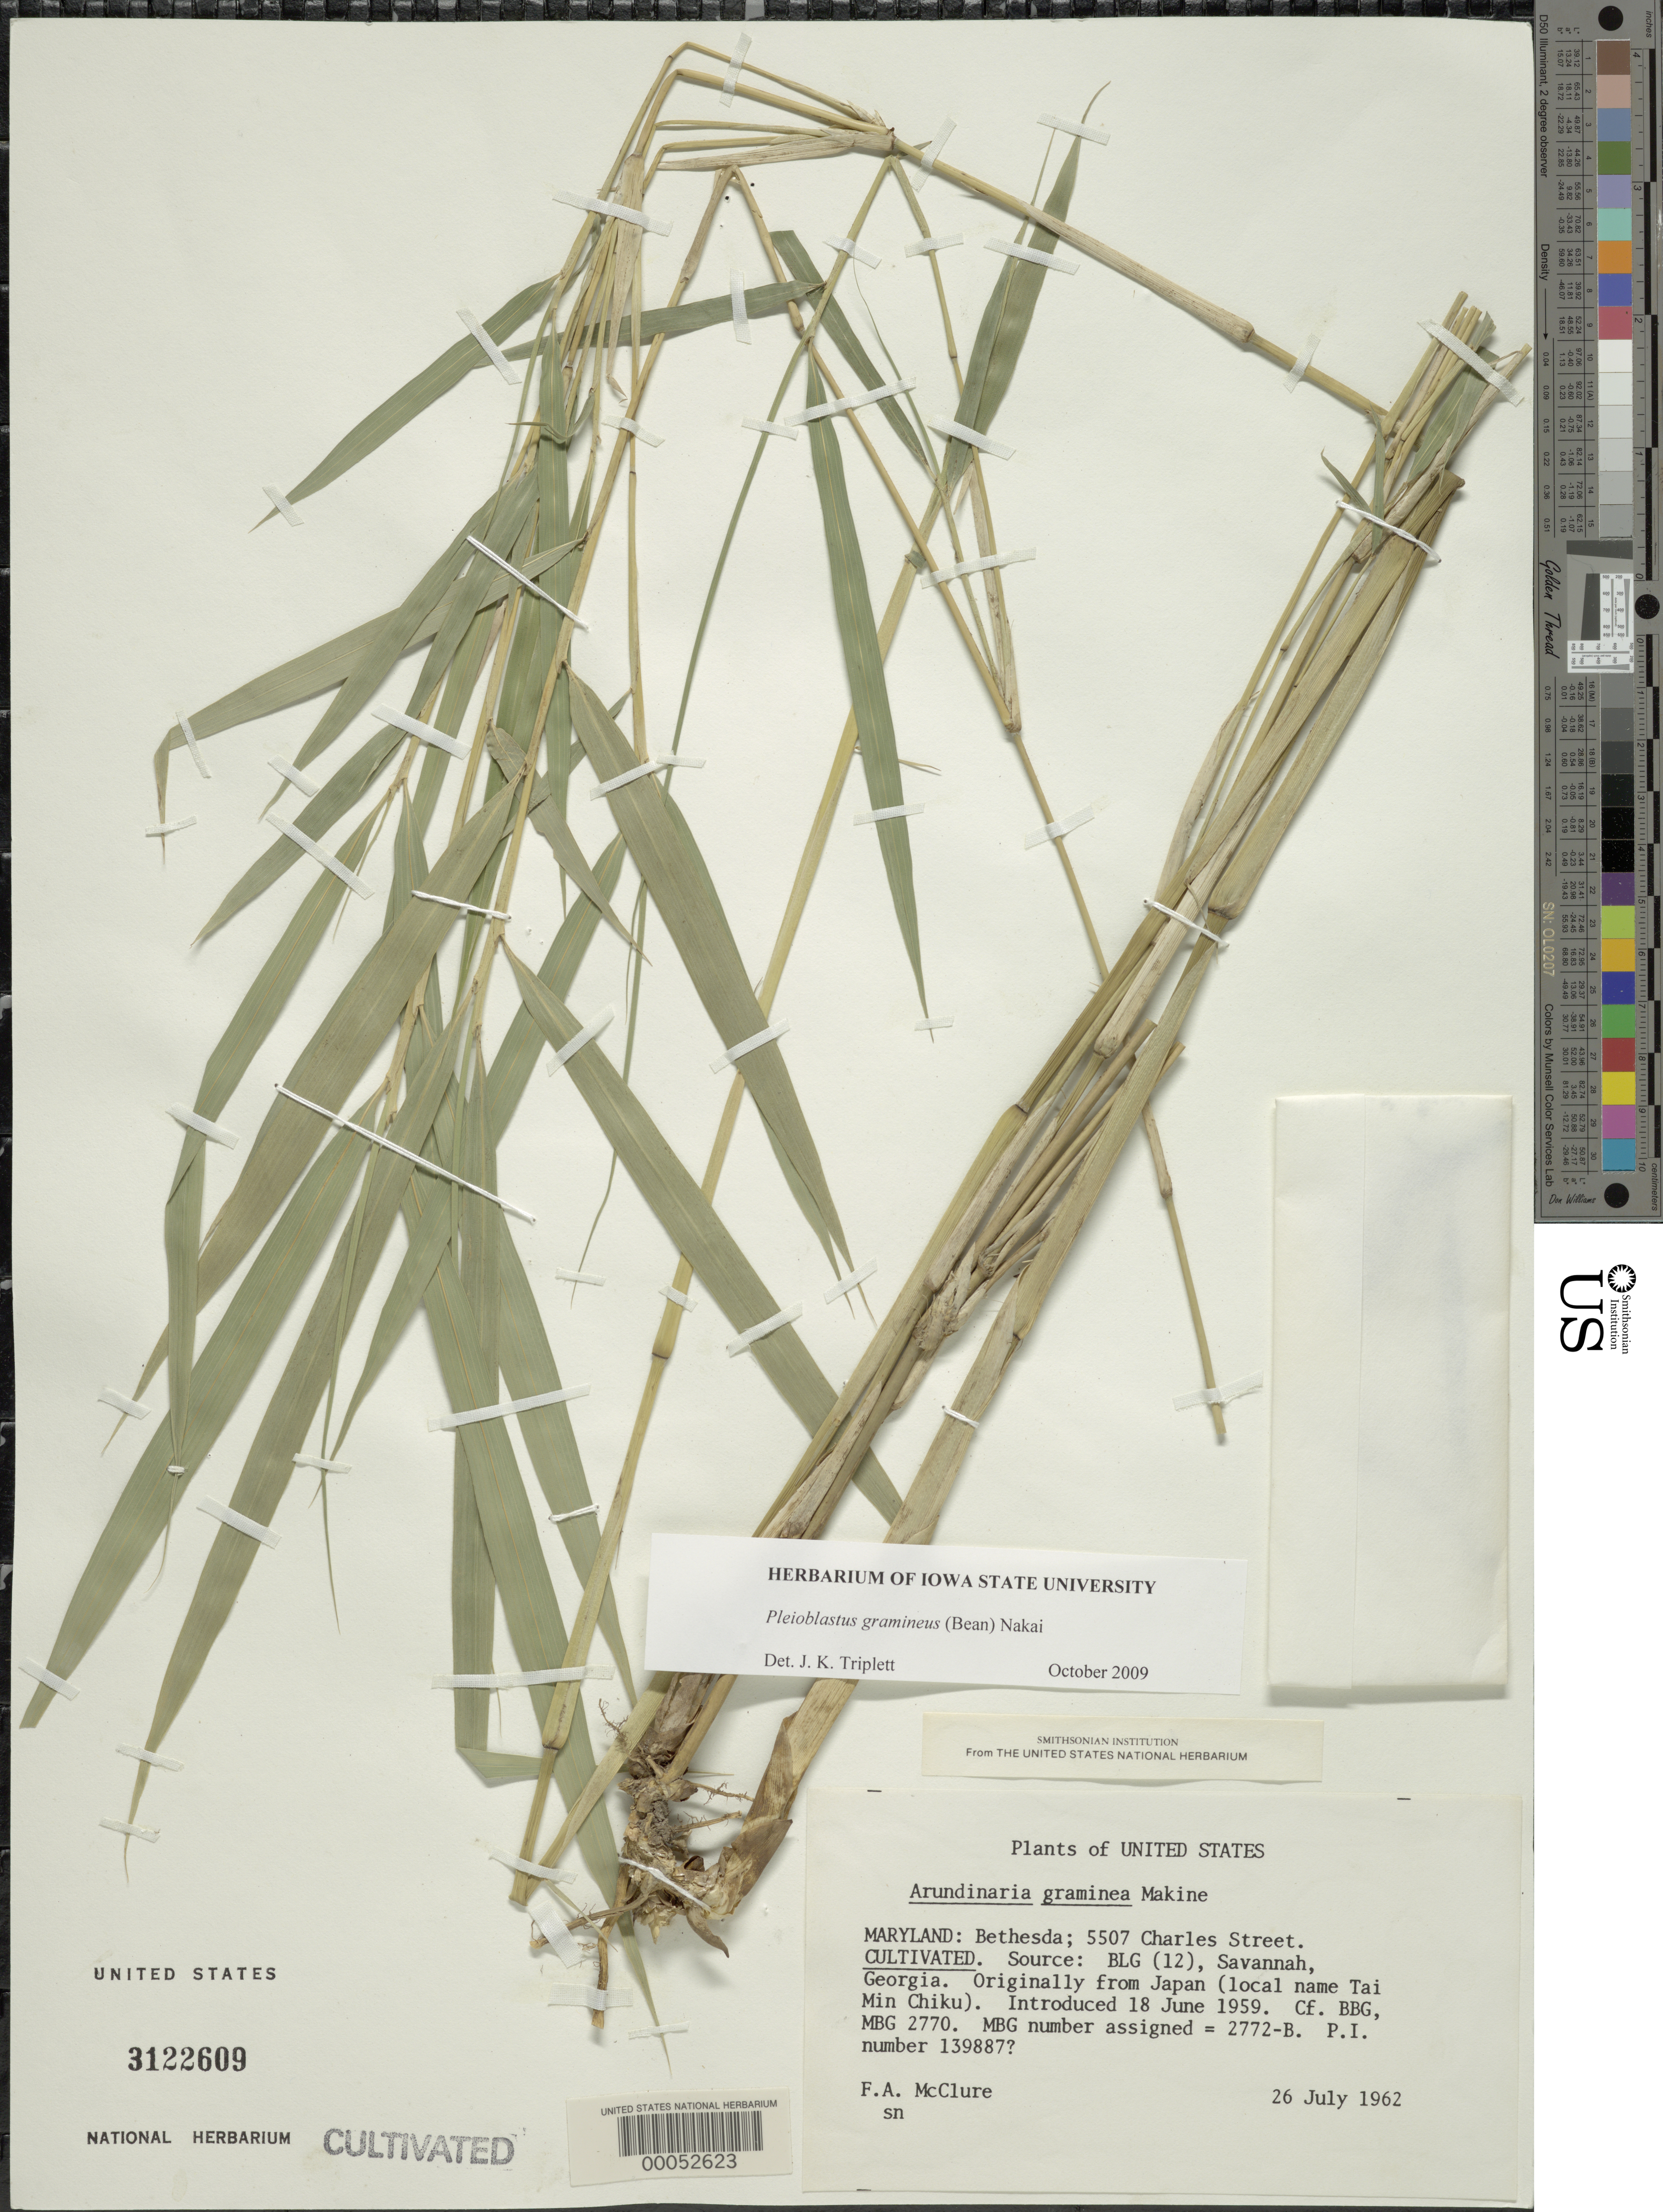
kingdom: Plantae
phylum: Tracheophyta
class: Liliopsida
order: Poales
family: Poaceae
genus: Pleioblastus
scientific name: Pleioblastus gramineus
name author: (Bean) Nakai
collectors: F. A. McClure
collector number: MBG 2772-B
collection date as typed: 26 Jul 1962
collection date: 1962-07-26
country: United States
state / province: Maryland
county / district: Montgomery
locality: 5507 Charles Street, Bethesda (McClure's garden)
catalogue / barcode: US 3122609